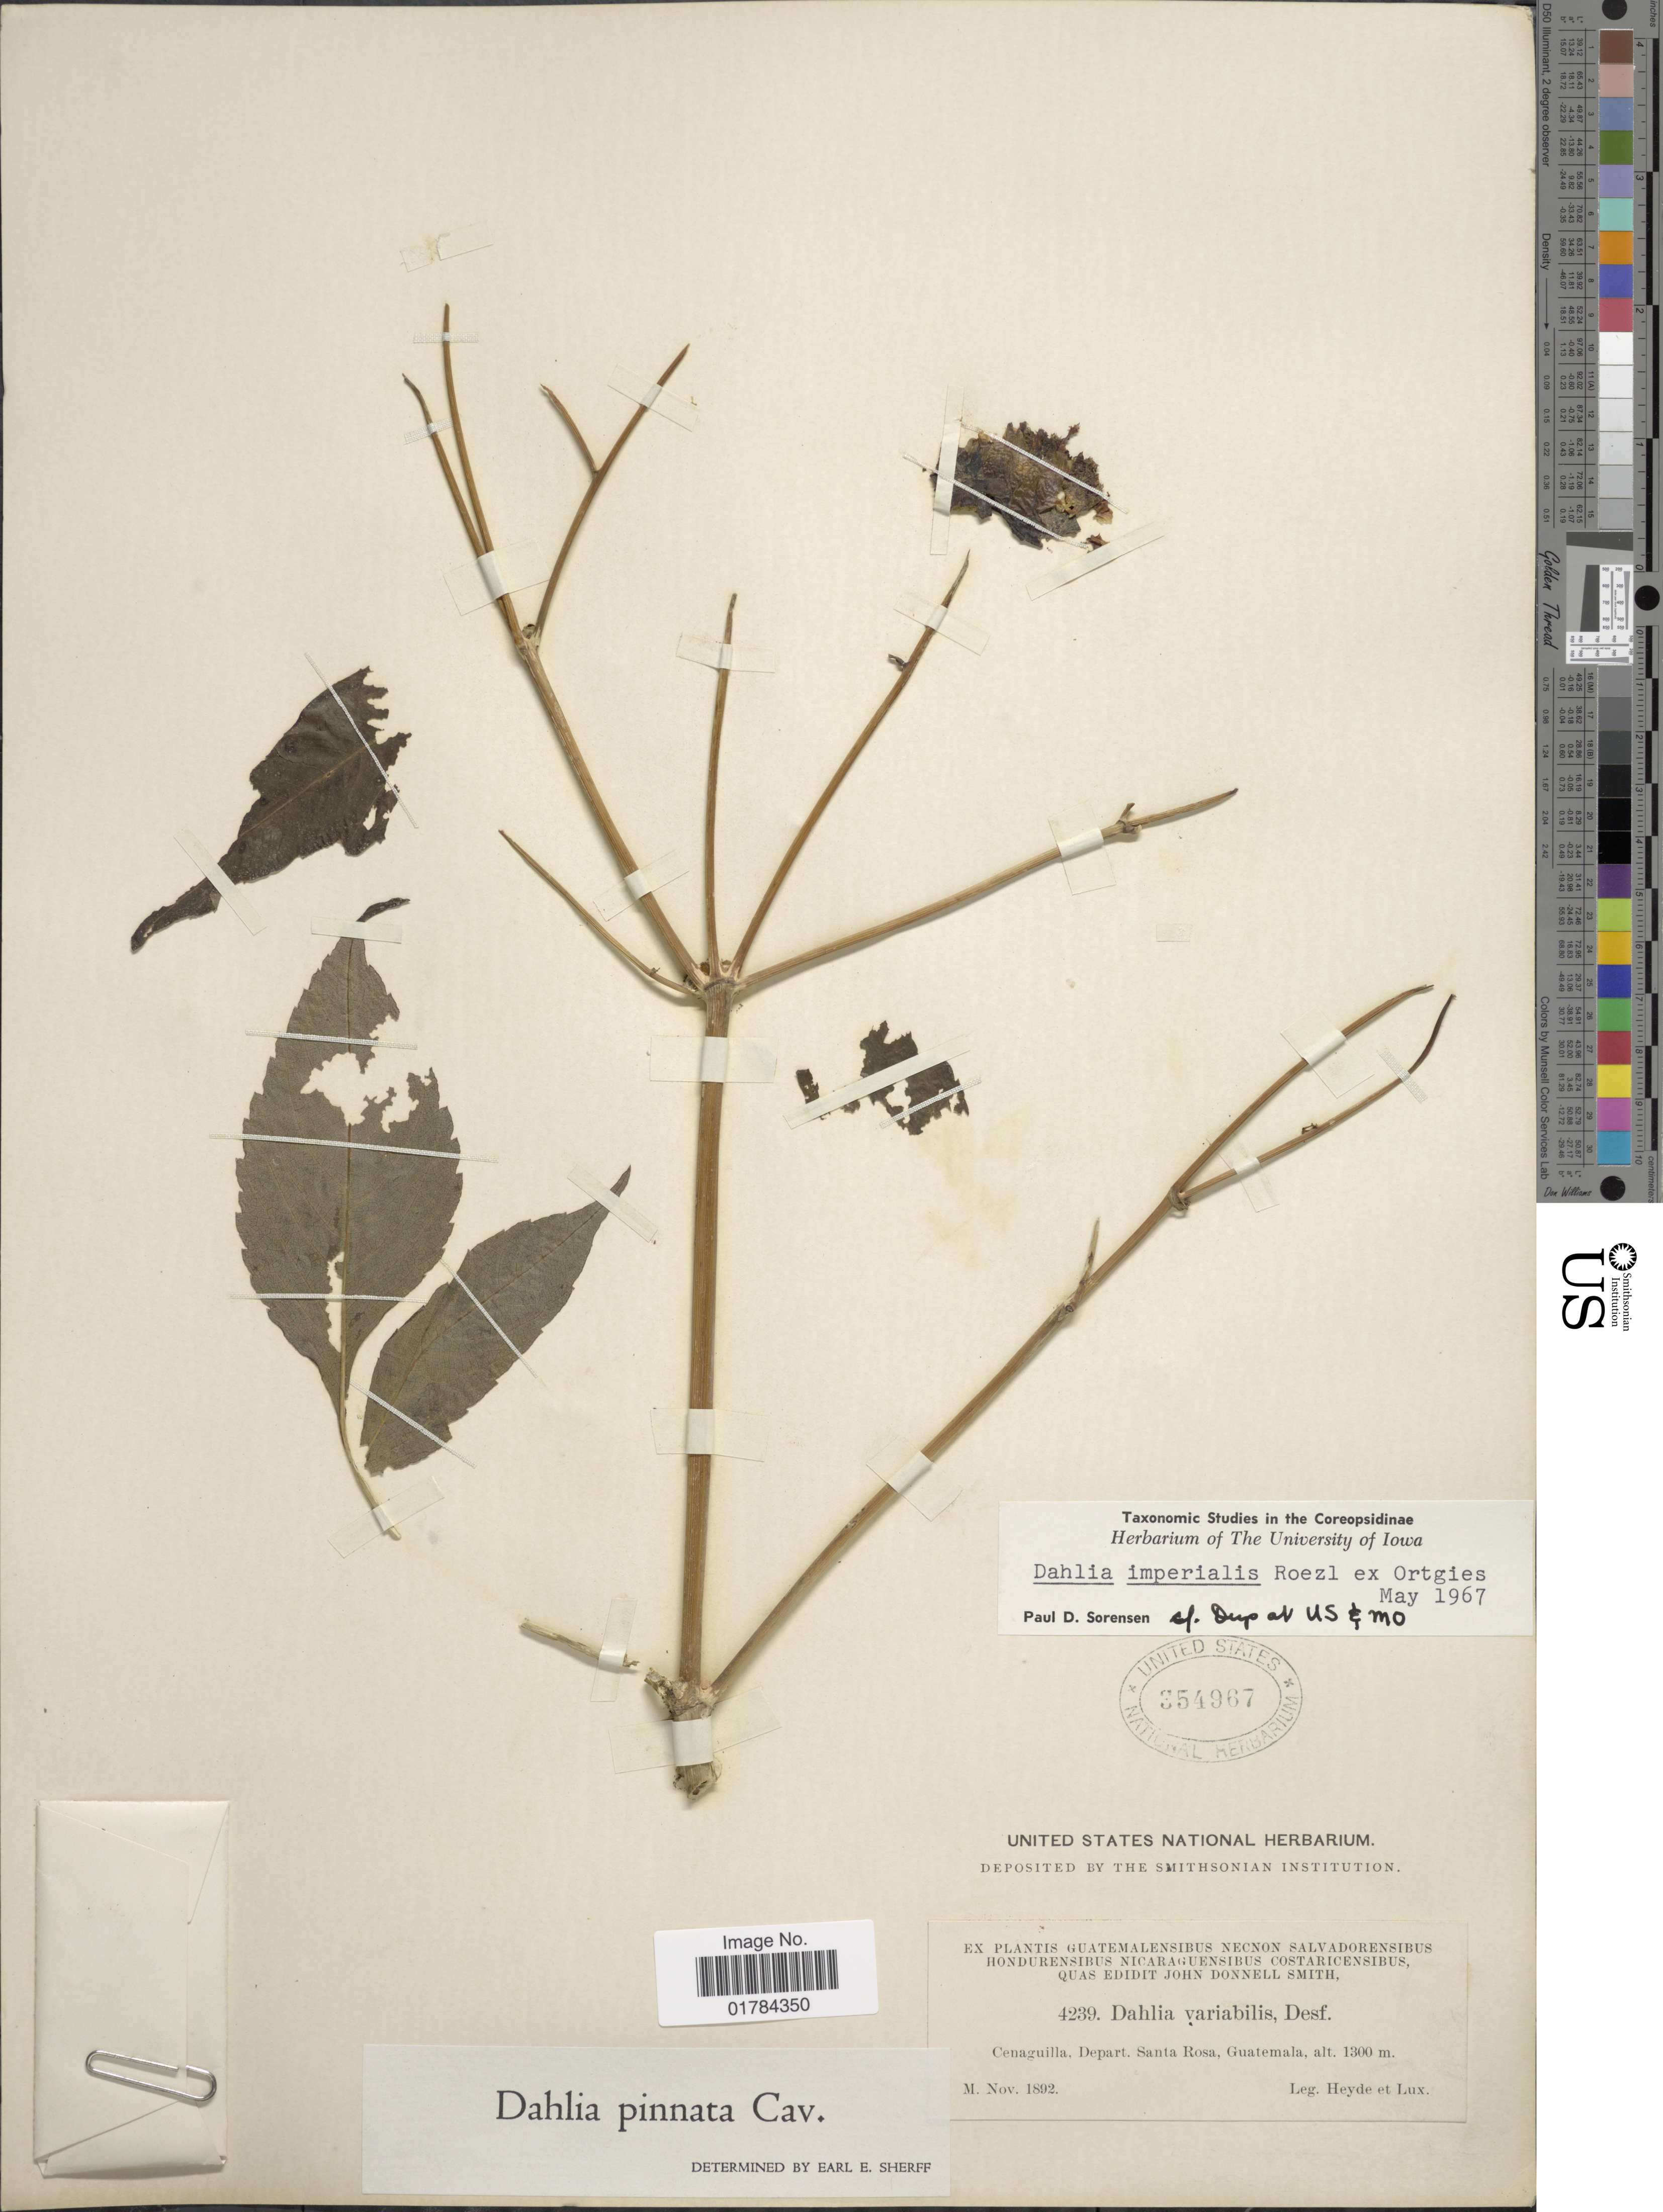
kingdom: Plantae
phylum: Tracheophyta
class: Magnoliopsida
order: Asterales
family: Asteraceae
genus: Dahlia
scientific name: Dahlia imperialis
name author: Roezl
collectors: Heyde & Lux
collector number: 4239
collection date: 1892-11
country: Guatemala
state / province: Santa Rosa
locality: Cenaguilla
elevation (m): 1300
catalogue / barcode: US 354967